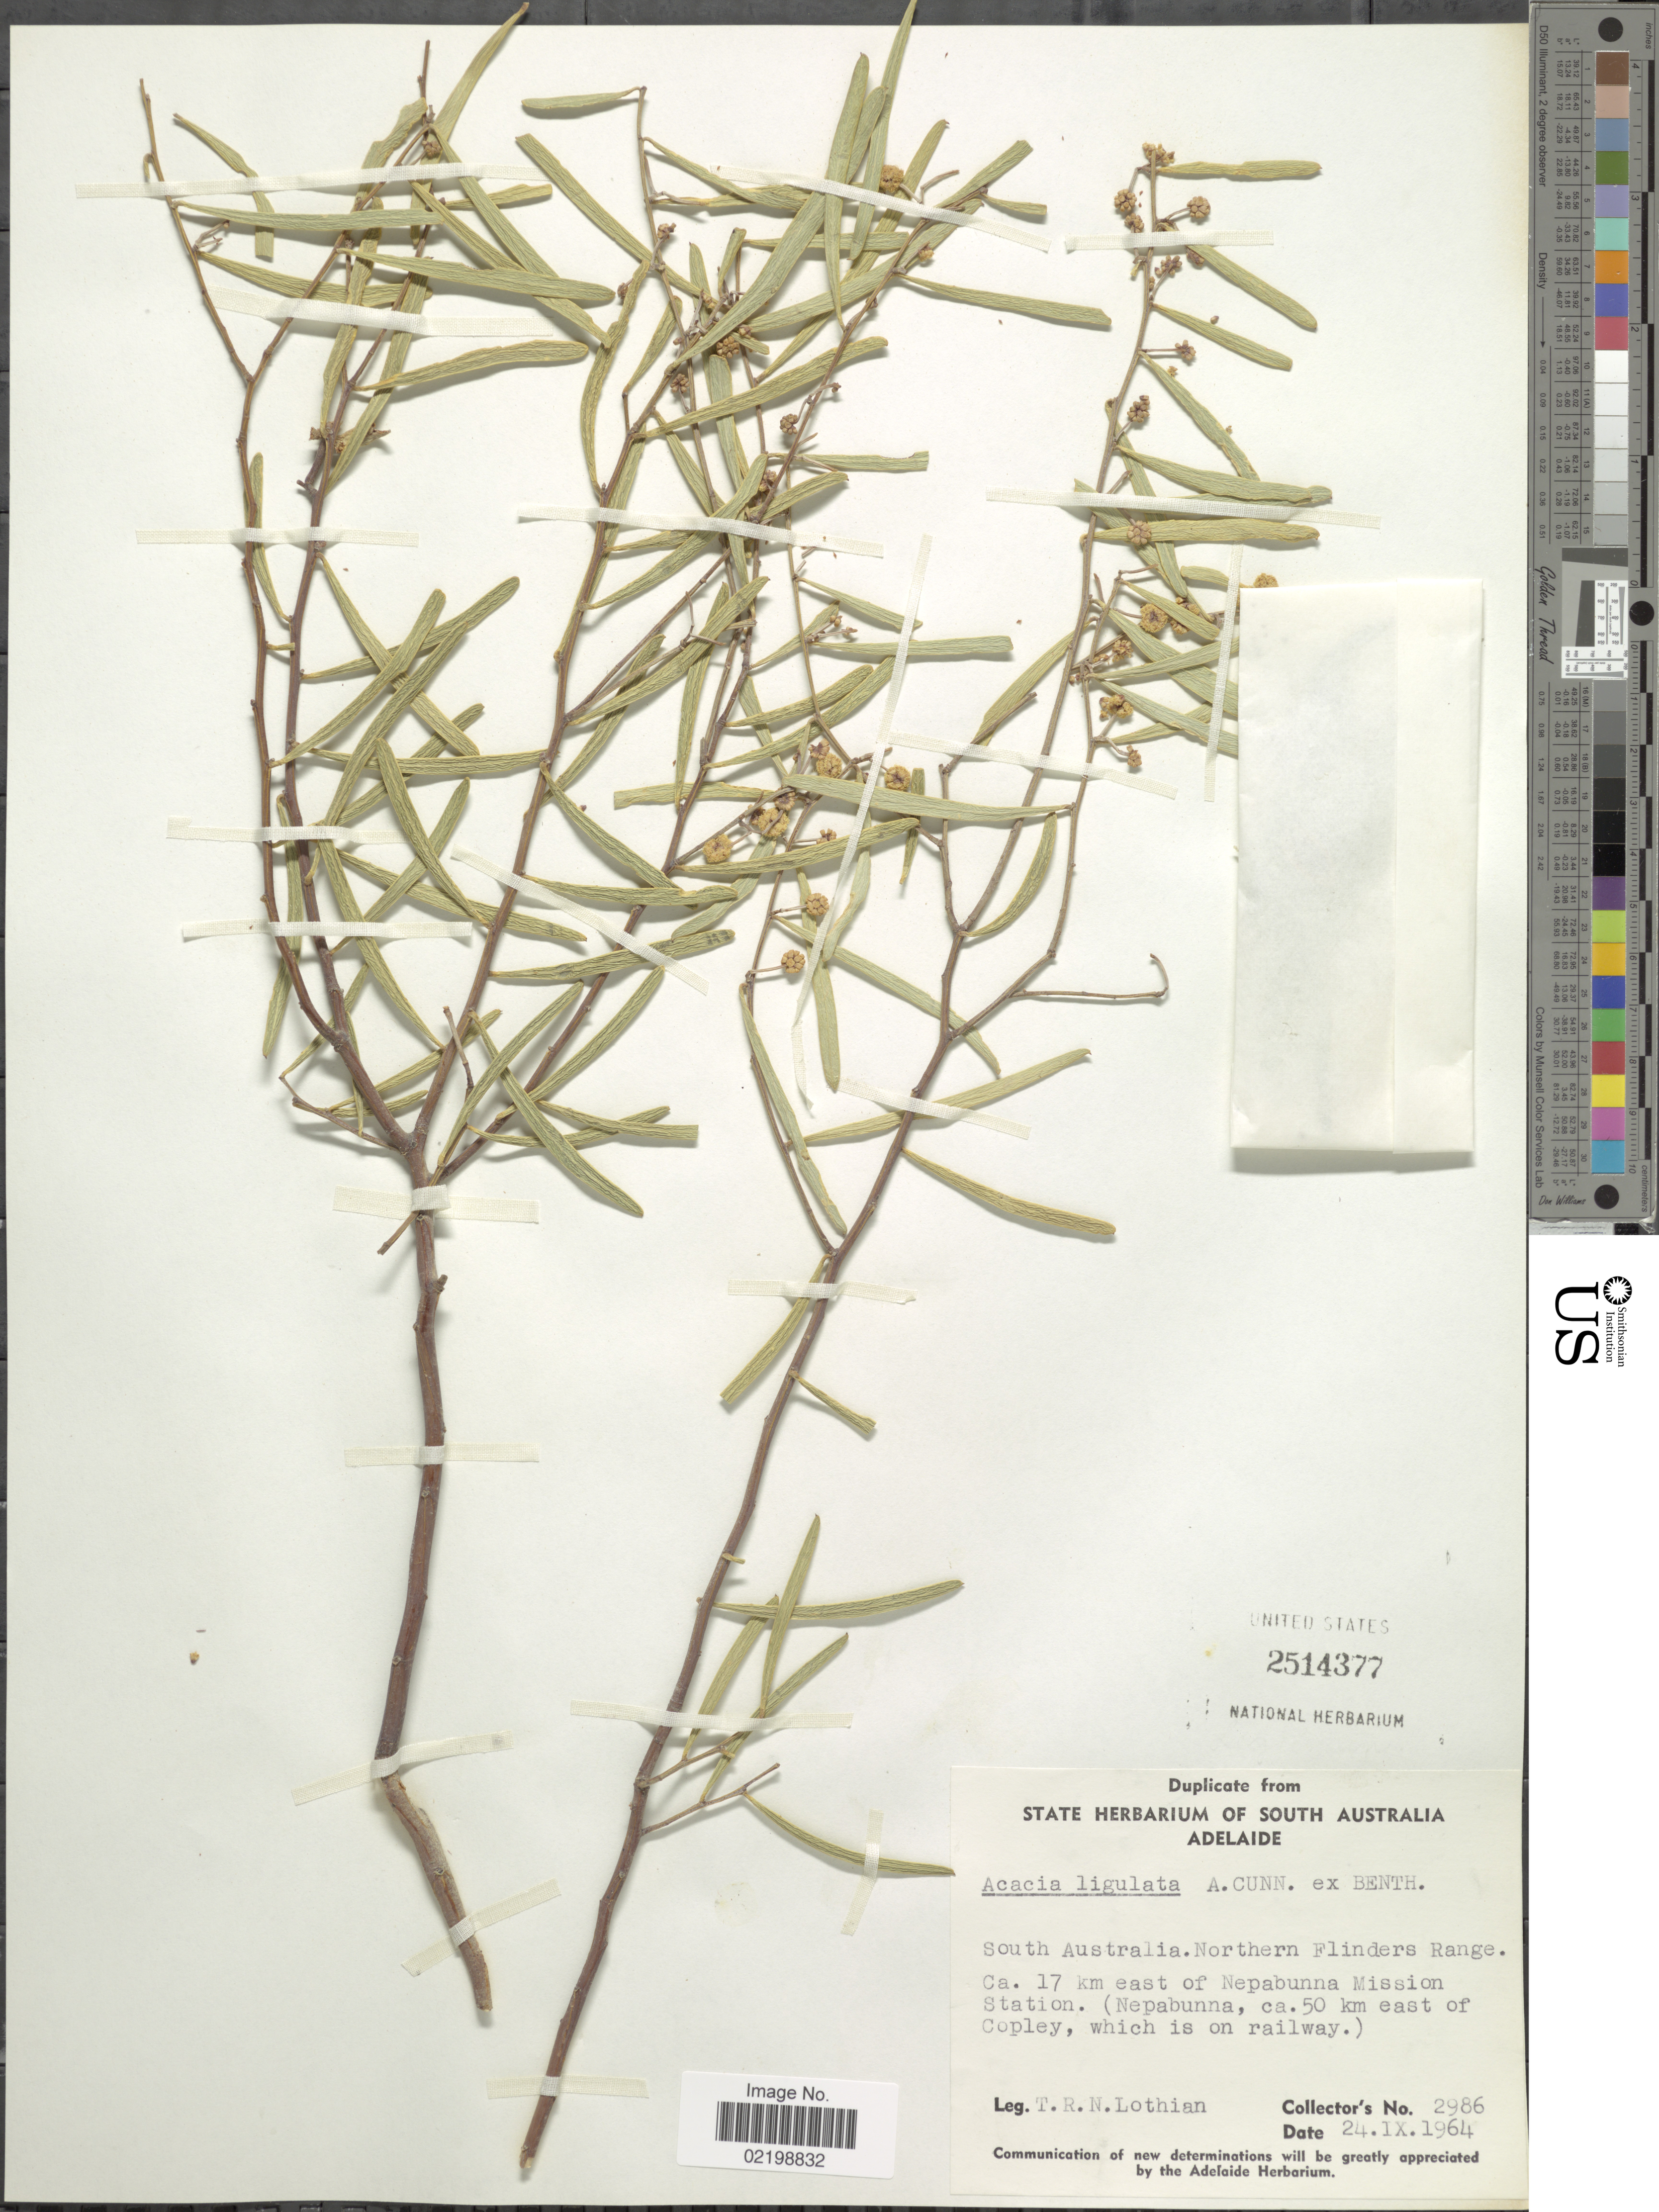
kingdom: Plantae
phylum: Tracheophyta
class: Magnoliopsida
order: Fabales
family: Fabaceae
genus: Acacia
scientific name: Acacia ligulata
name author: Benth.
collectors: T. Lothian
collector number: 2986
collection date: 1964-09-24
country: Australia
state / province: South Australia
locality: Northern Flinders Range, Ca. 17 km east of Nepabunna Mission Station (Nepabunna, ca. 50 km east of Copley, which is on railway)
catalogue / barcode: US 2514377